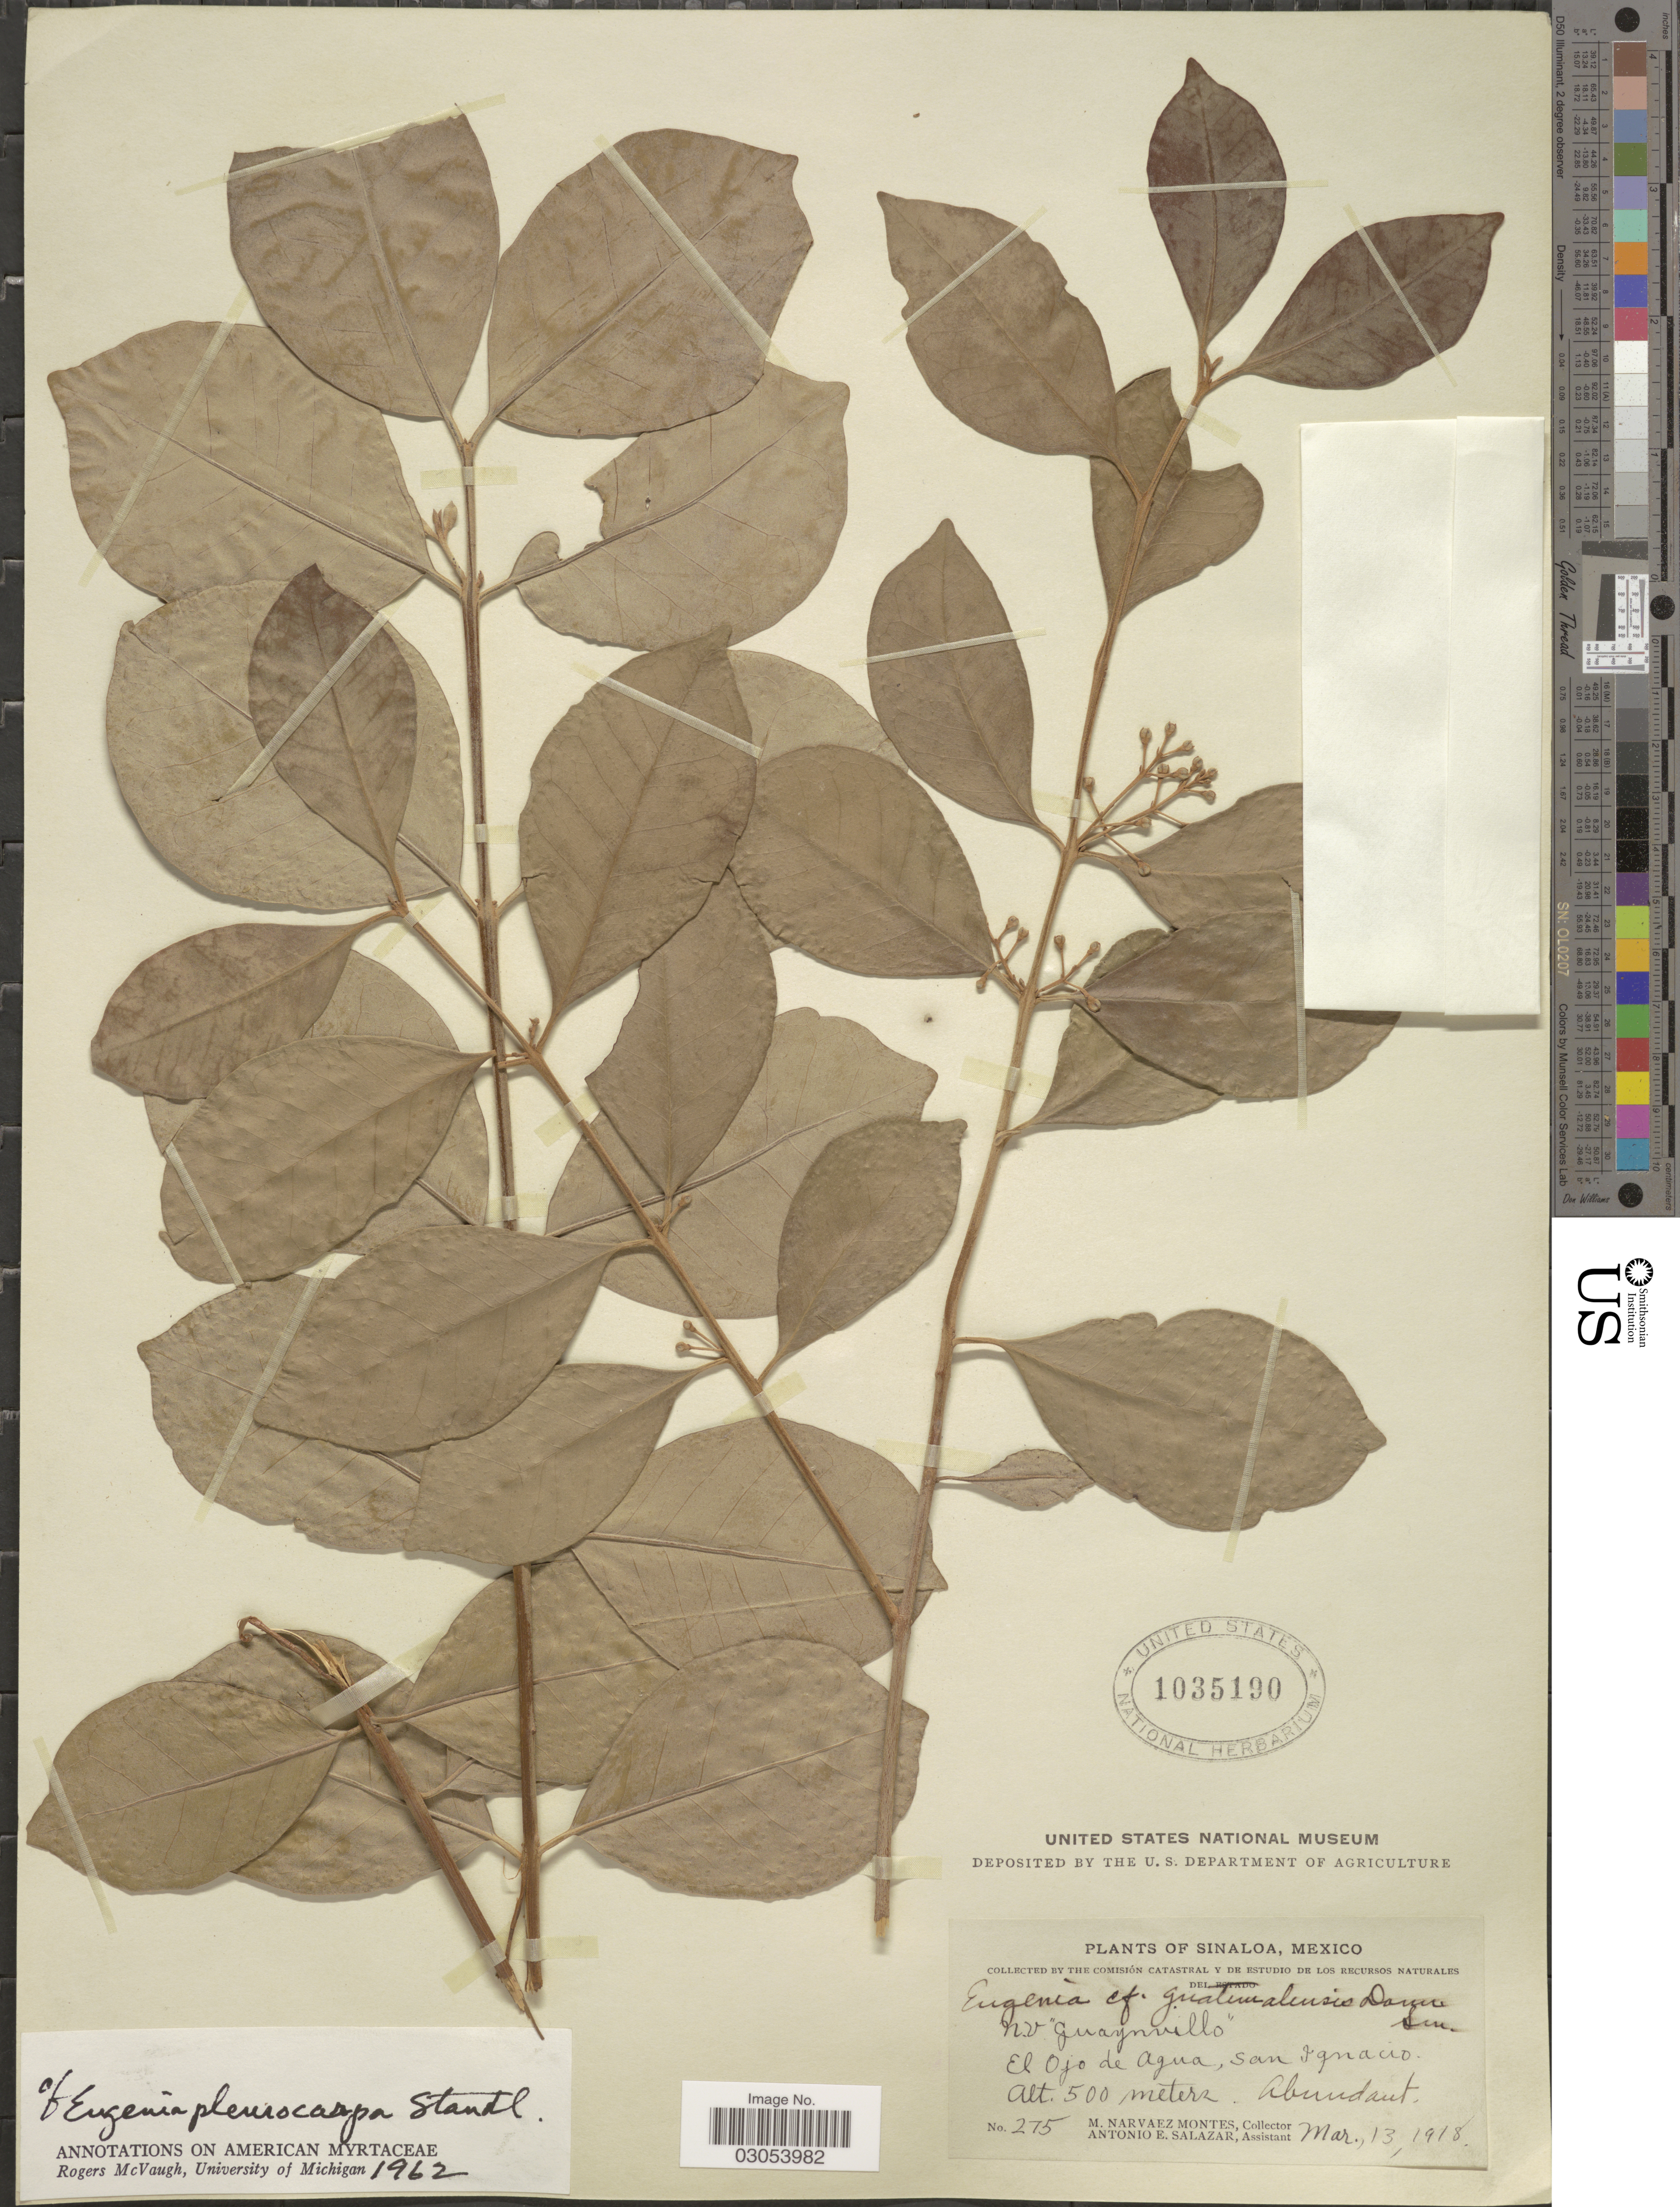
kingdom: Plantae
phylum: Tracheophyta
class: Magnoliopsida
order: Myrtales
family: Myrtaceae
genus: Eugenia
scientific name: Eugenia pleurocarpa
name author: Standl.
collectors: M. Navarez Montes & A. E. Salazar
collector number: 275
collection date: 1918-03-13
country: Mexico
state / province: Sinaloa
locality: El Ojo de Agua, San Ignacio.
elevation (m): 500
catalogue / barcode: US 1035190